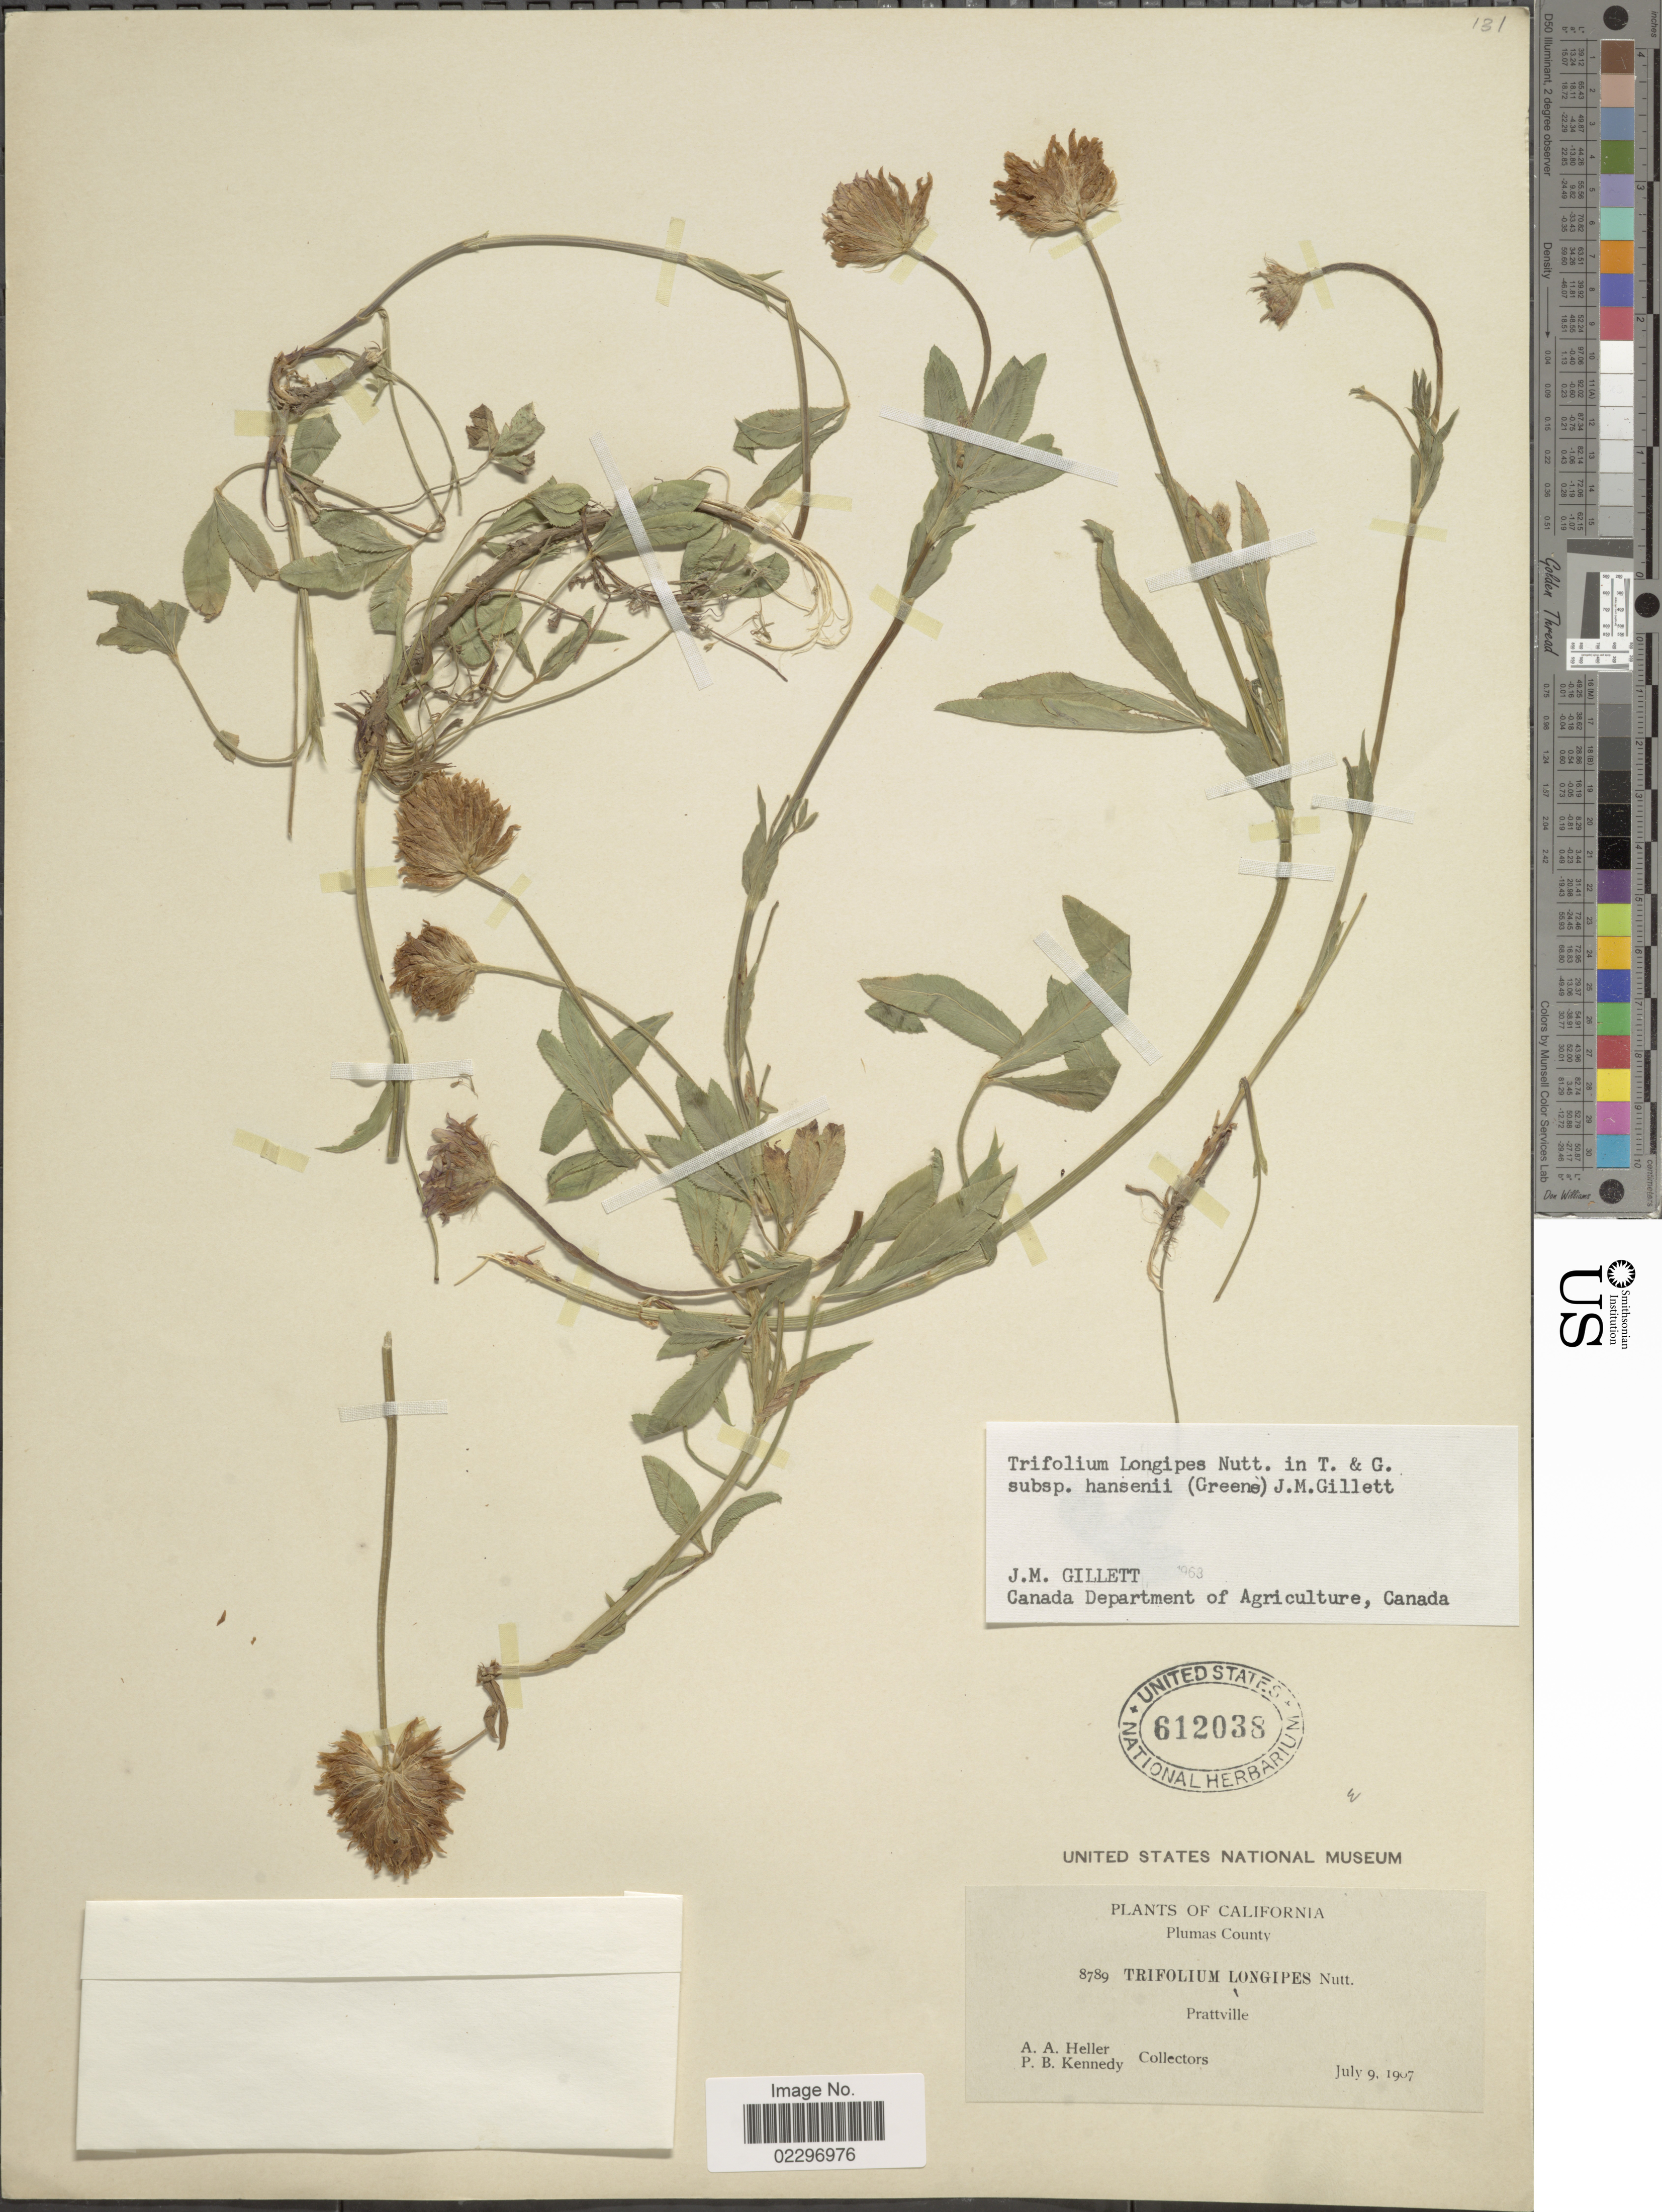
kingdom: Plantae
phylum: Tracheophyta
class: Magnoliopsida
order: Fabales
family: Fabaceae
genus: Trifolium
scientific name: Trifolium longipes subsp. hansenii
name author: (Greene) J.M. Gillett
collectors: A. A. Heller & P. B. Kennedy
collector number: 8789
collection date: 1907-07-09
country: United States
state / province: California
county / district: Plumas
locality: Plumas County, Prattville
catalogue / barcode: US 612038